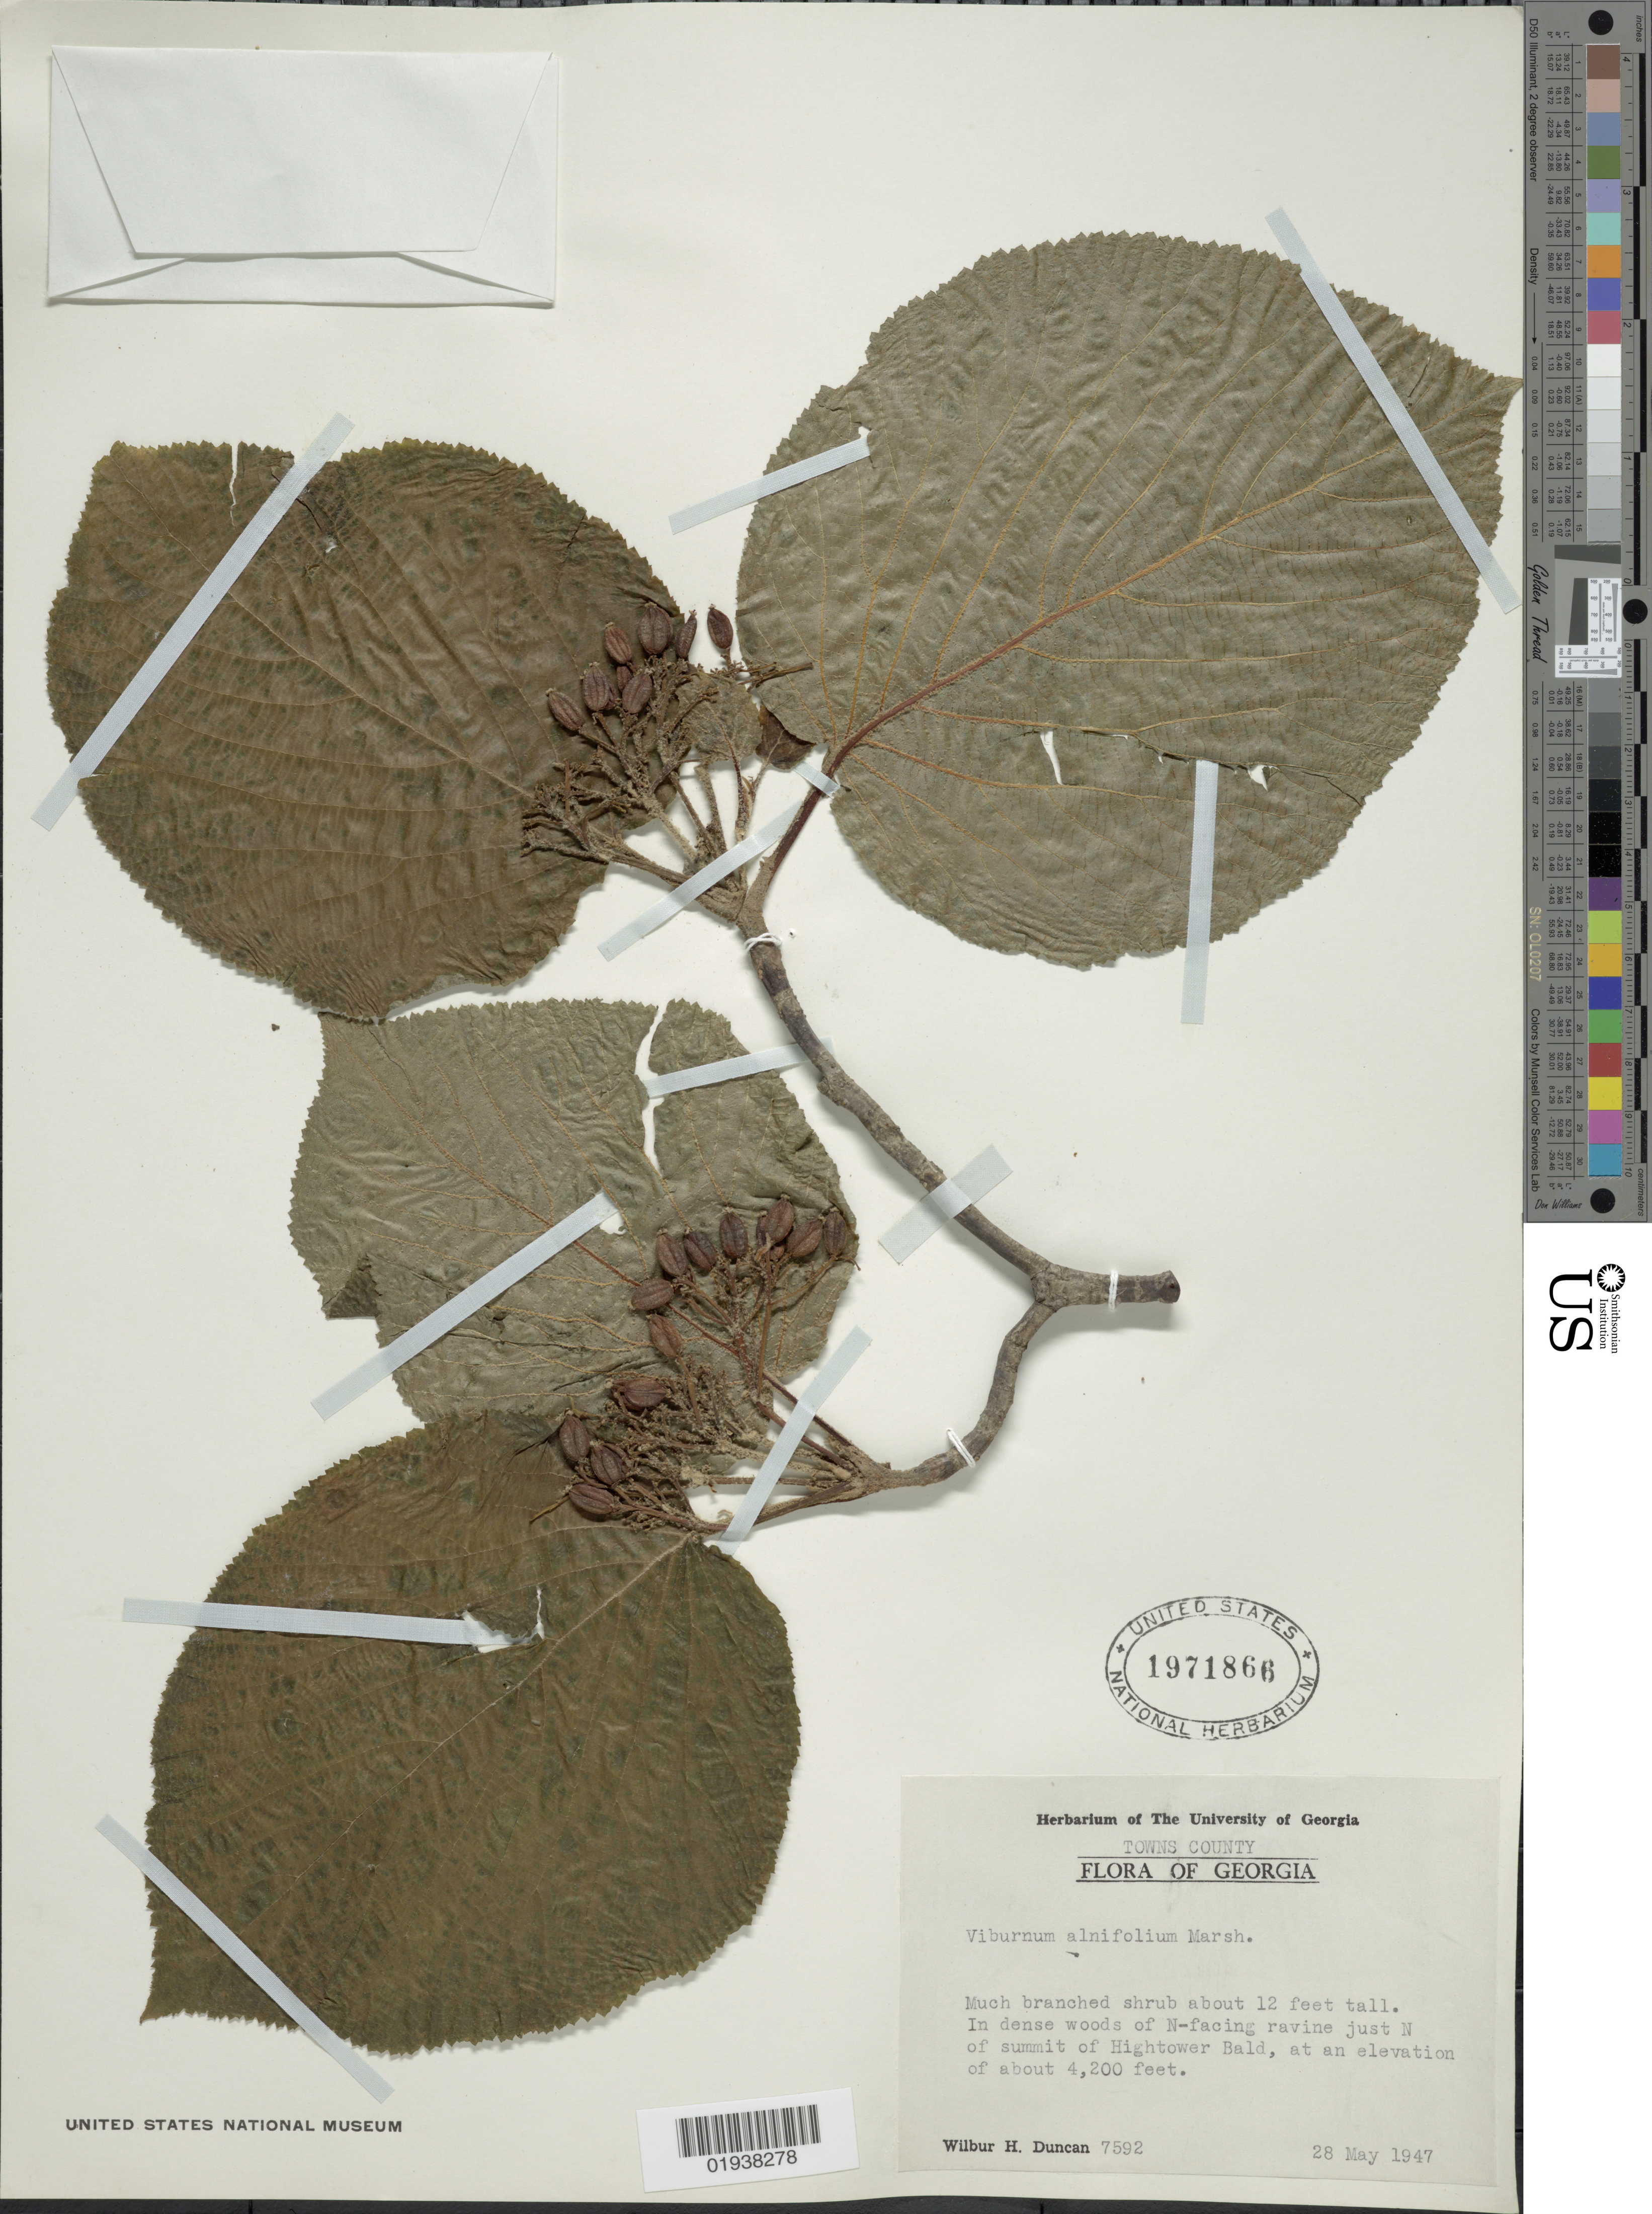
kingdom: Plantae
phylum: Tracheophyta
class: Magnoliopsida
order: Dipsacales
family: Viburnaceae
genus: Viburnum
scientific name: Viburnum alnifolium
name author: Marshall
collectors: W. H. Duncan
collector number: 7592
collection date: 1947-05-28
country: United States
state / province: Georgia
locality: Towns County. In dense woods of N-facing ravine just N of summit of Hightower Bald.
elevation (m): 1280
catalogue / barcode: US 1971866